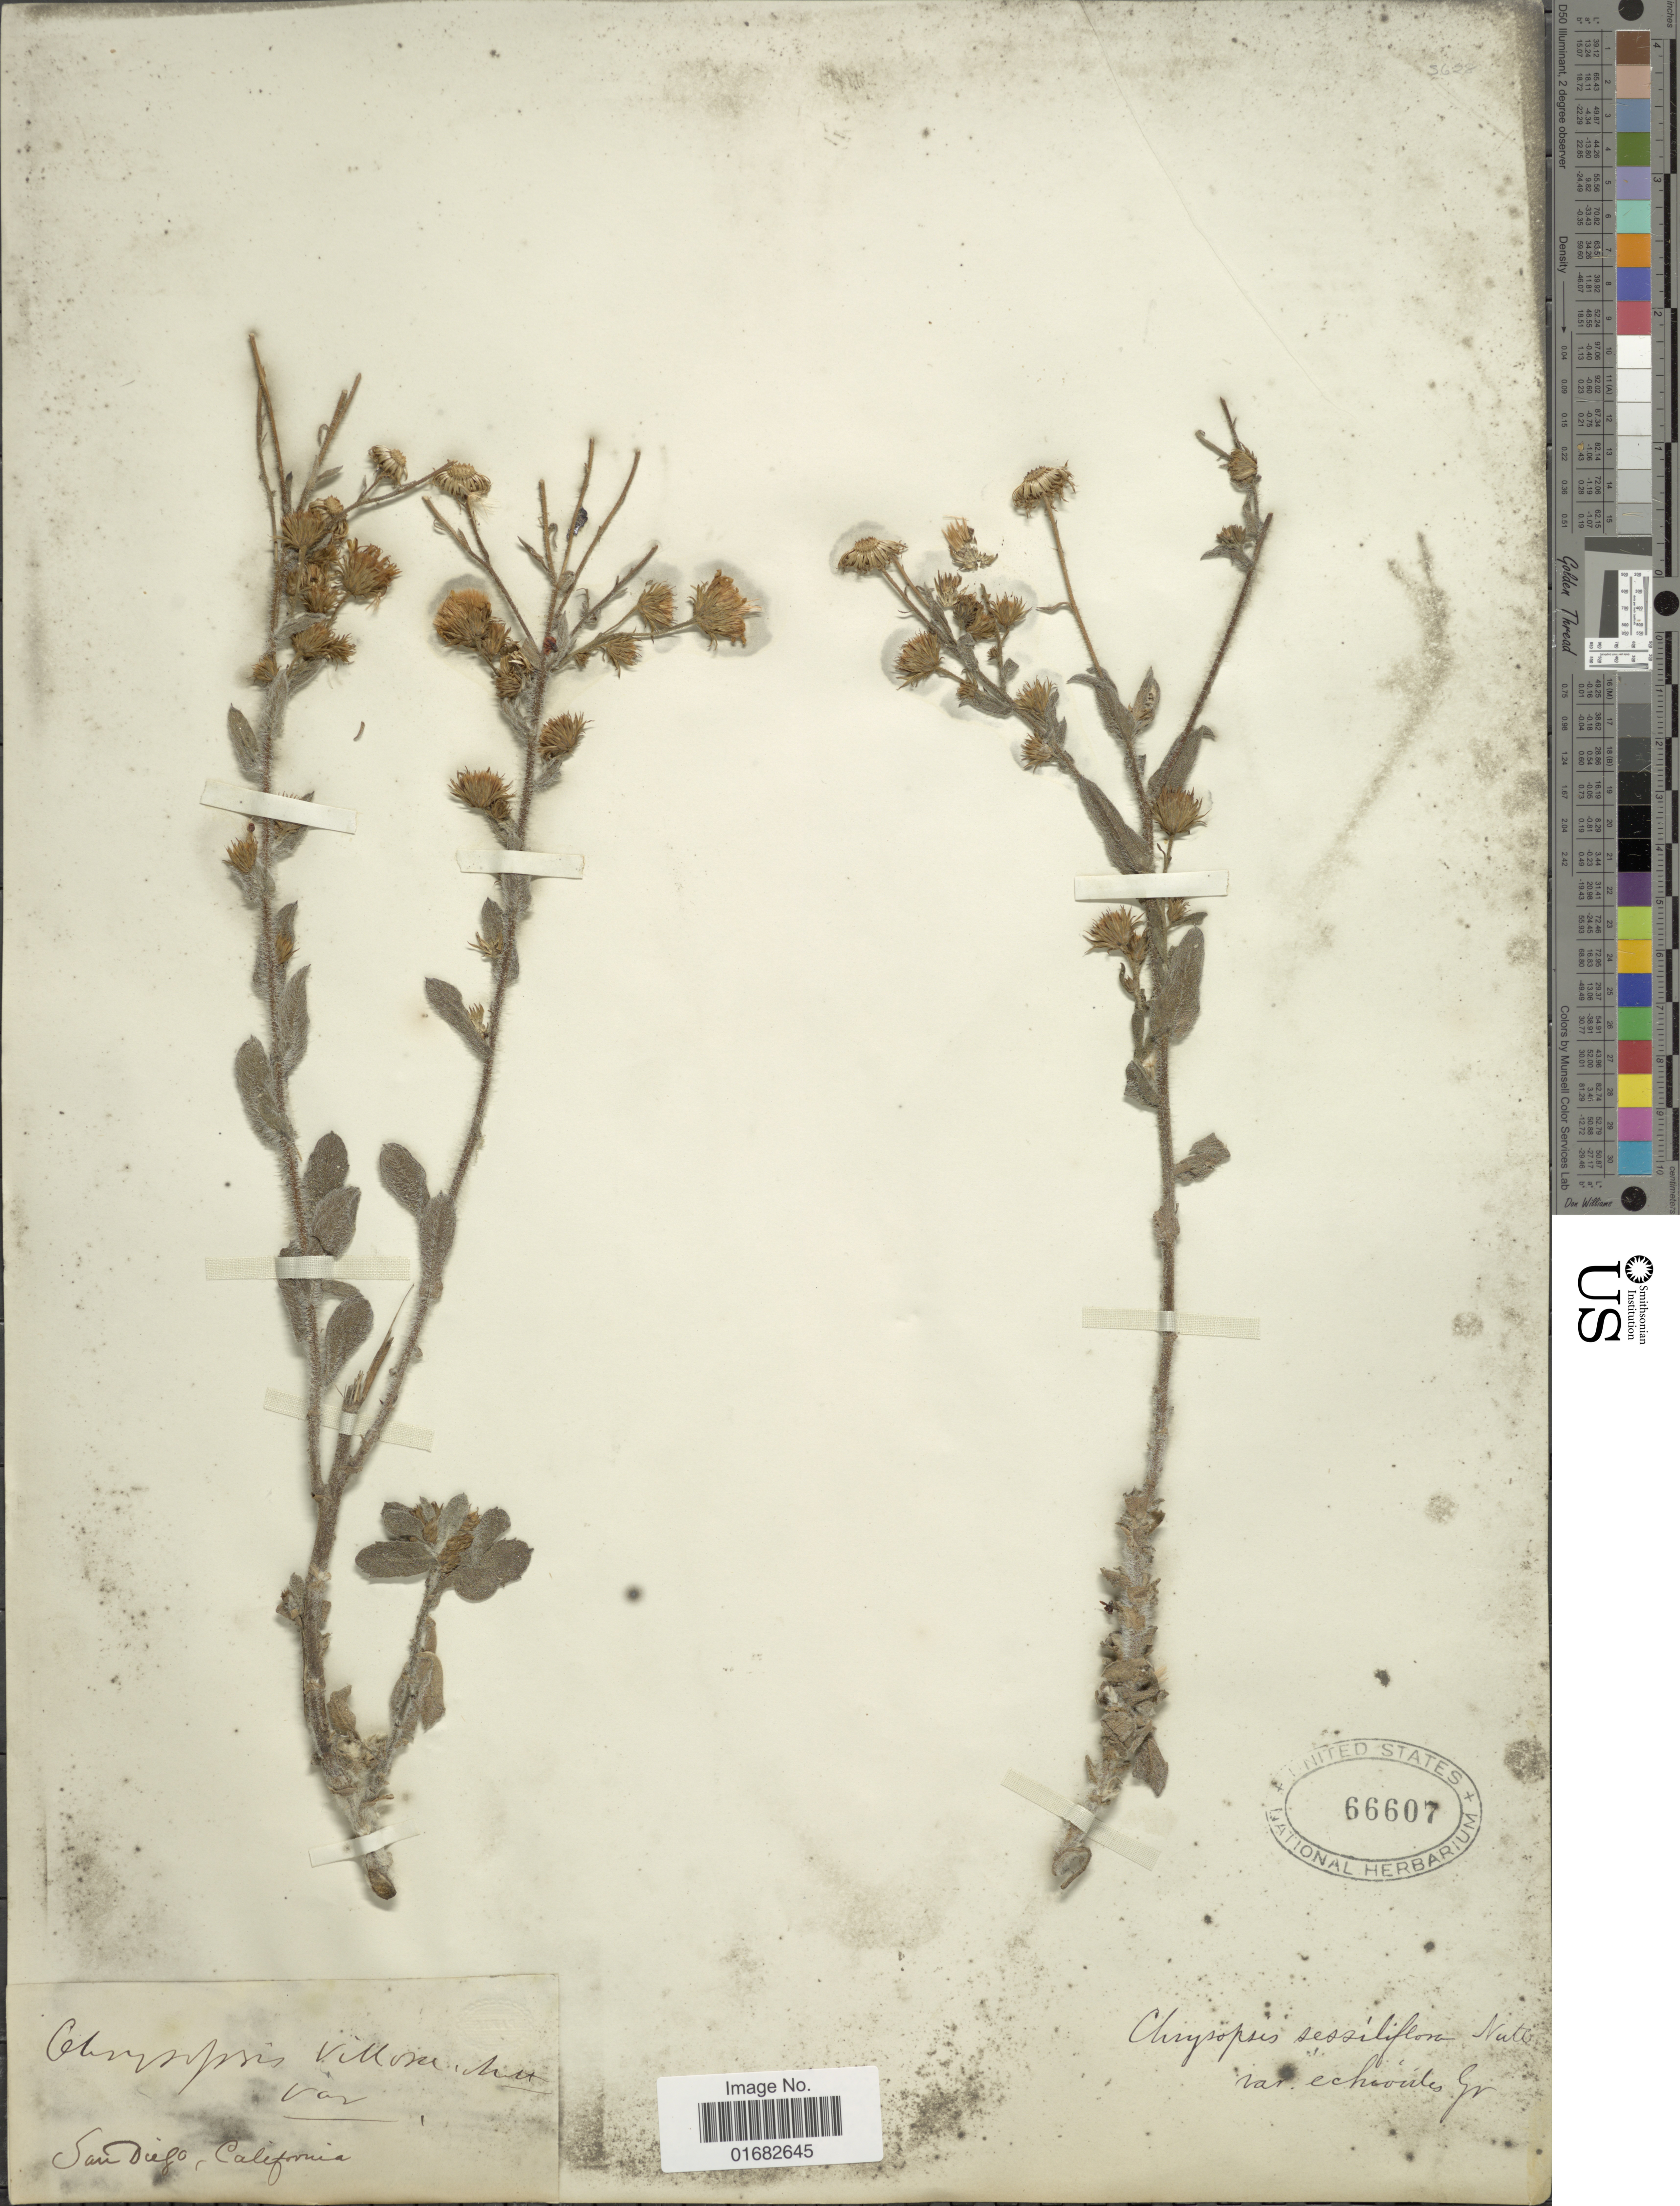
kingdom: Plantae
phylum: Tracheophyta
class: Magnoliopsida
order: Asterales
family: Asteraceae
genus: Heterotheca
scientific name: Heterotheca sessiliflora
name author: (Nutt.) Shinners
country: United States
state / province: California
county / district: San Diego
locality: San Diego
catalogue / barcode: US 66607